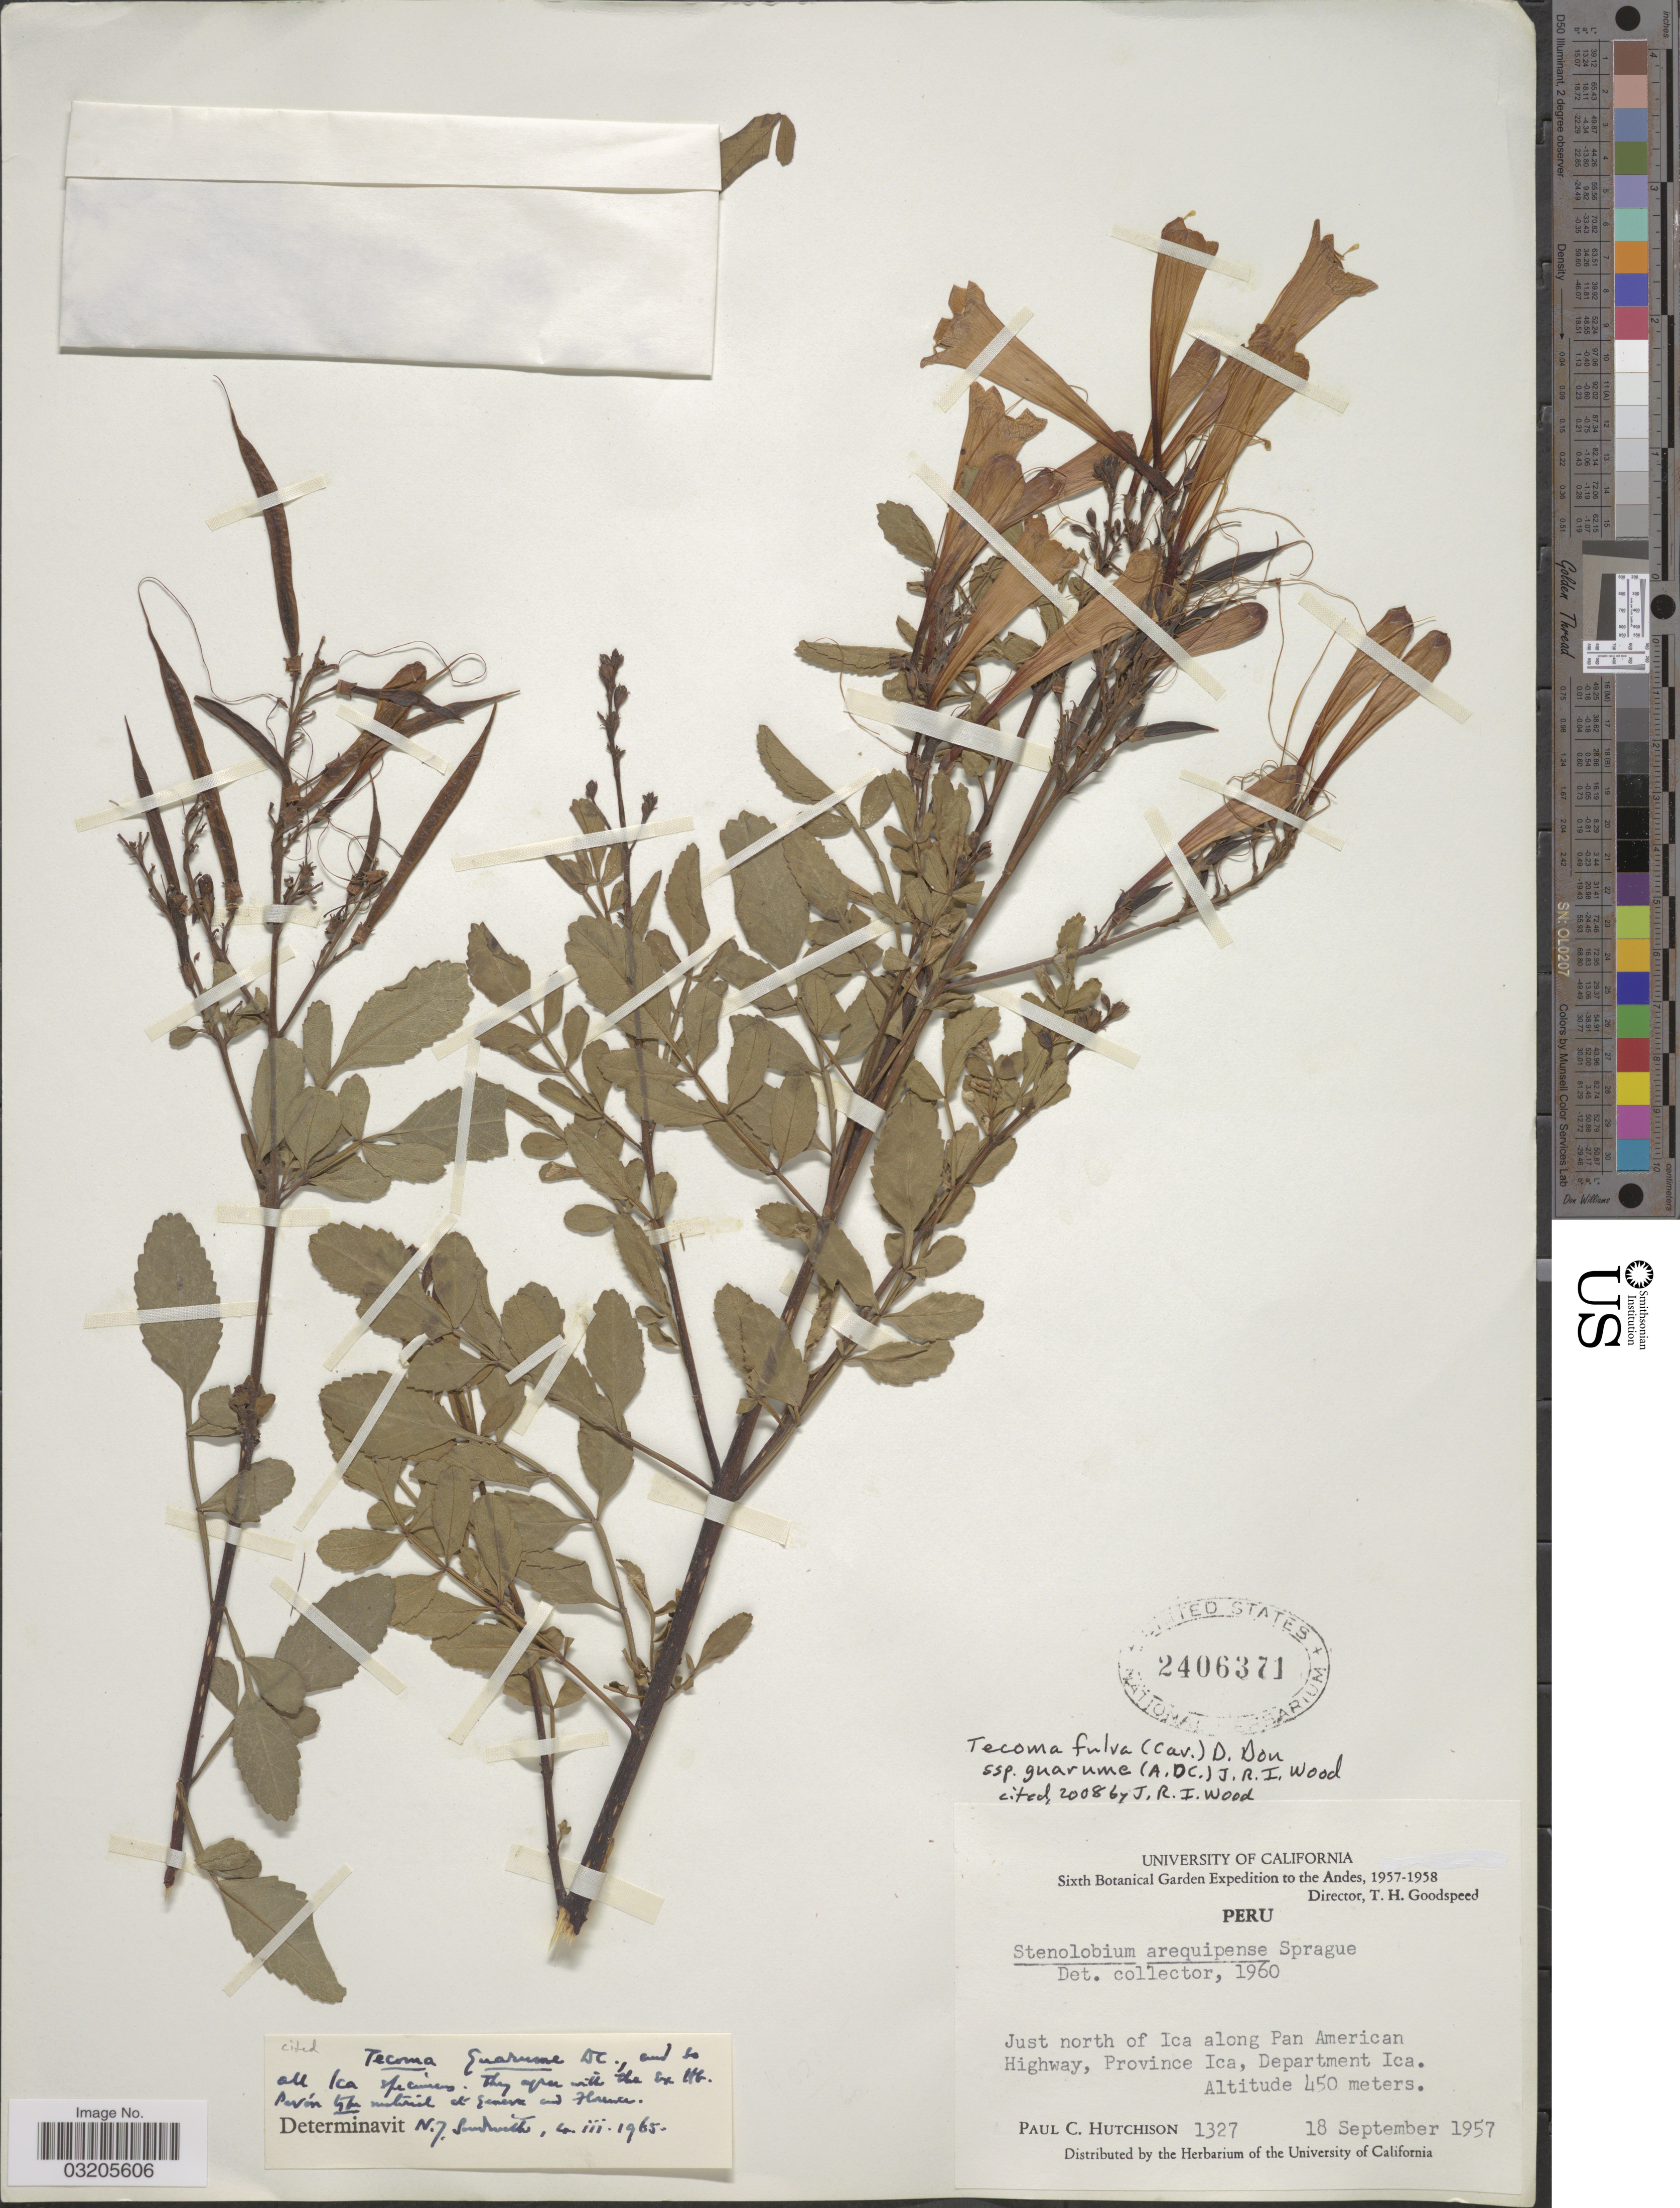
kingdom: Plantae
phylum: Tracheophyta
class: Magnoliopsida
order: Lamiales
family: Bignoniaceae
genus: Tecoma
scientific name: Tecoma fulva subsp. guarume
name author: (DC.) J.R.I. Wood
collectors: P. C. Hutchison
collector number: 1327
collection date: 1957-09-18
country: Peru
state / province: Ica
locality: Andes. Just north of Ica along Pan American Highway, Department Ica.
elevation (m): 450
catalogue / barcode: US 2406371